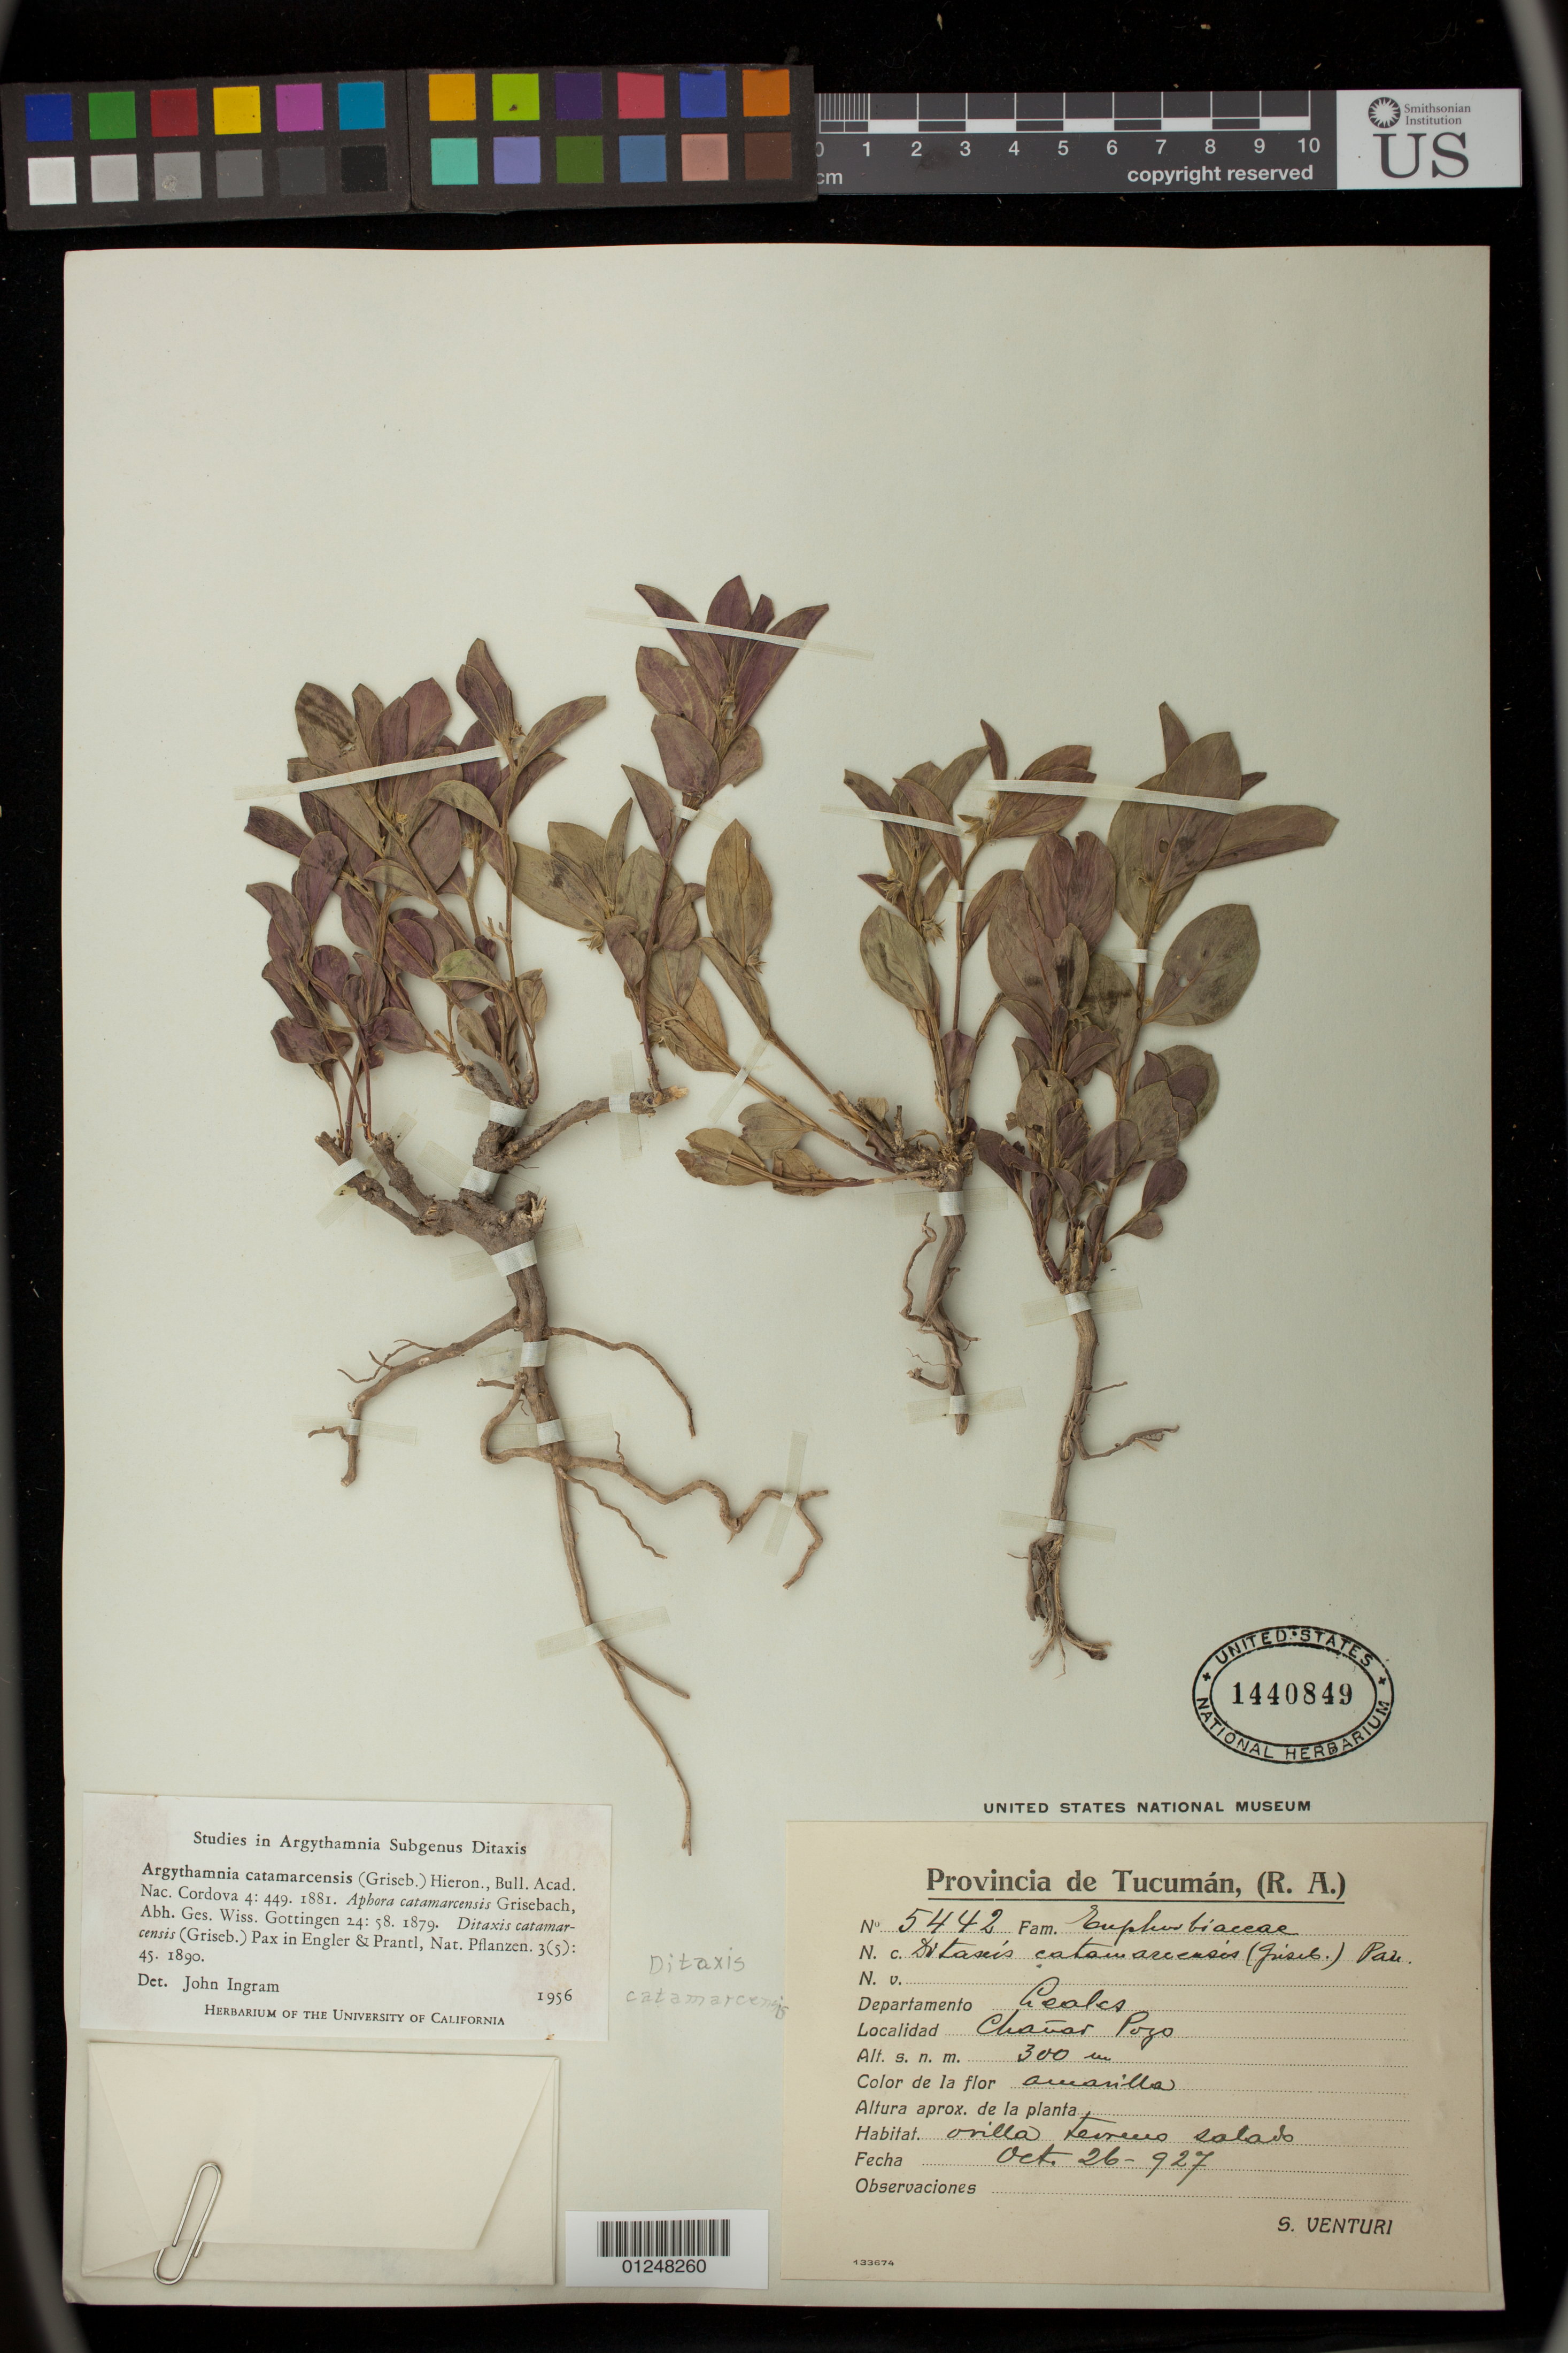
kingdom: Plantae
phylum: Tracheophyta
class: Magnoliopsida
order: Malpighiales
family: Euphorbiaceae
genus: Argythamnia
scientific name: Argythamnia catamarcensis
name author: Hieron.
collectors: S. Venturi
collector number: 5442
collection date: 1927-10-26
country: Argentina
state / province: Tucuman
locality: Leales, Chavar Pozo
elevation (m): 300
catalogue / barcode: US 1440849